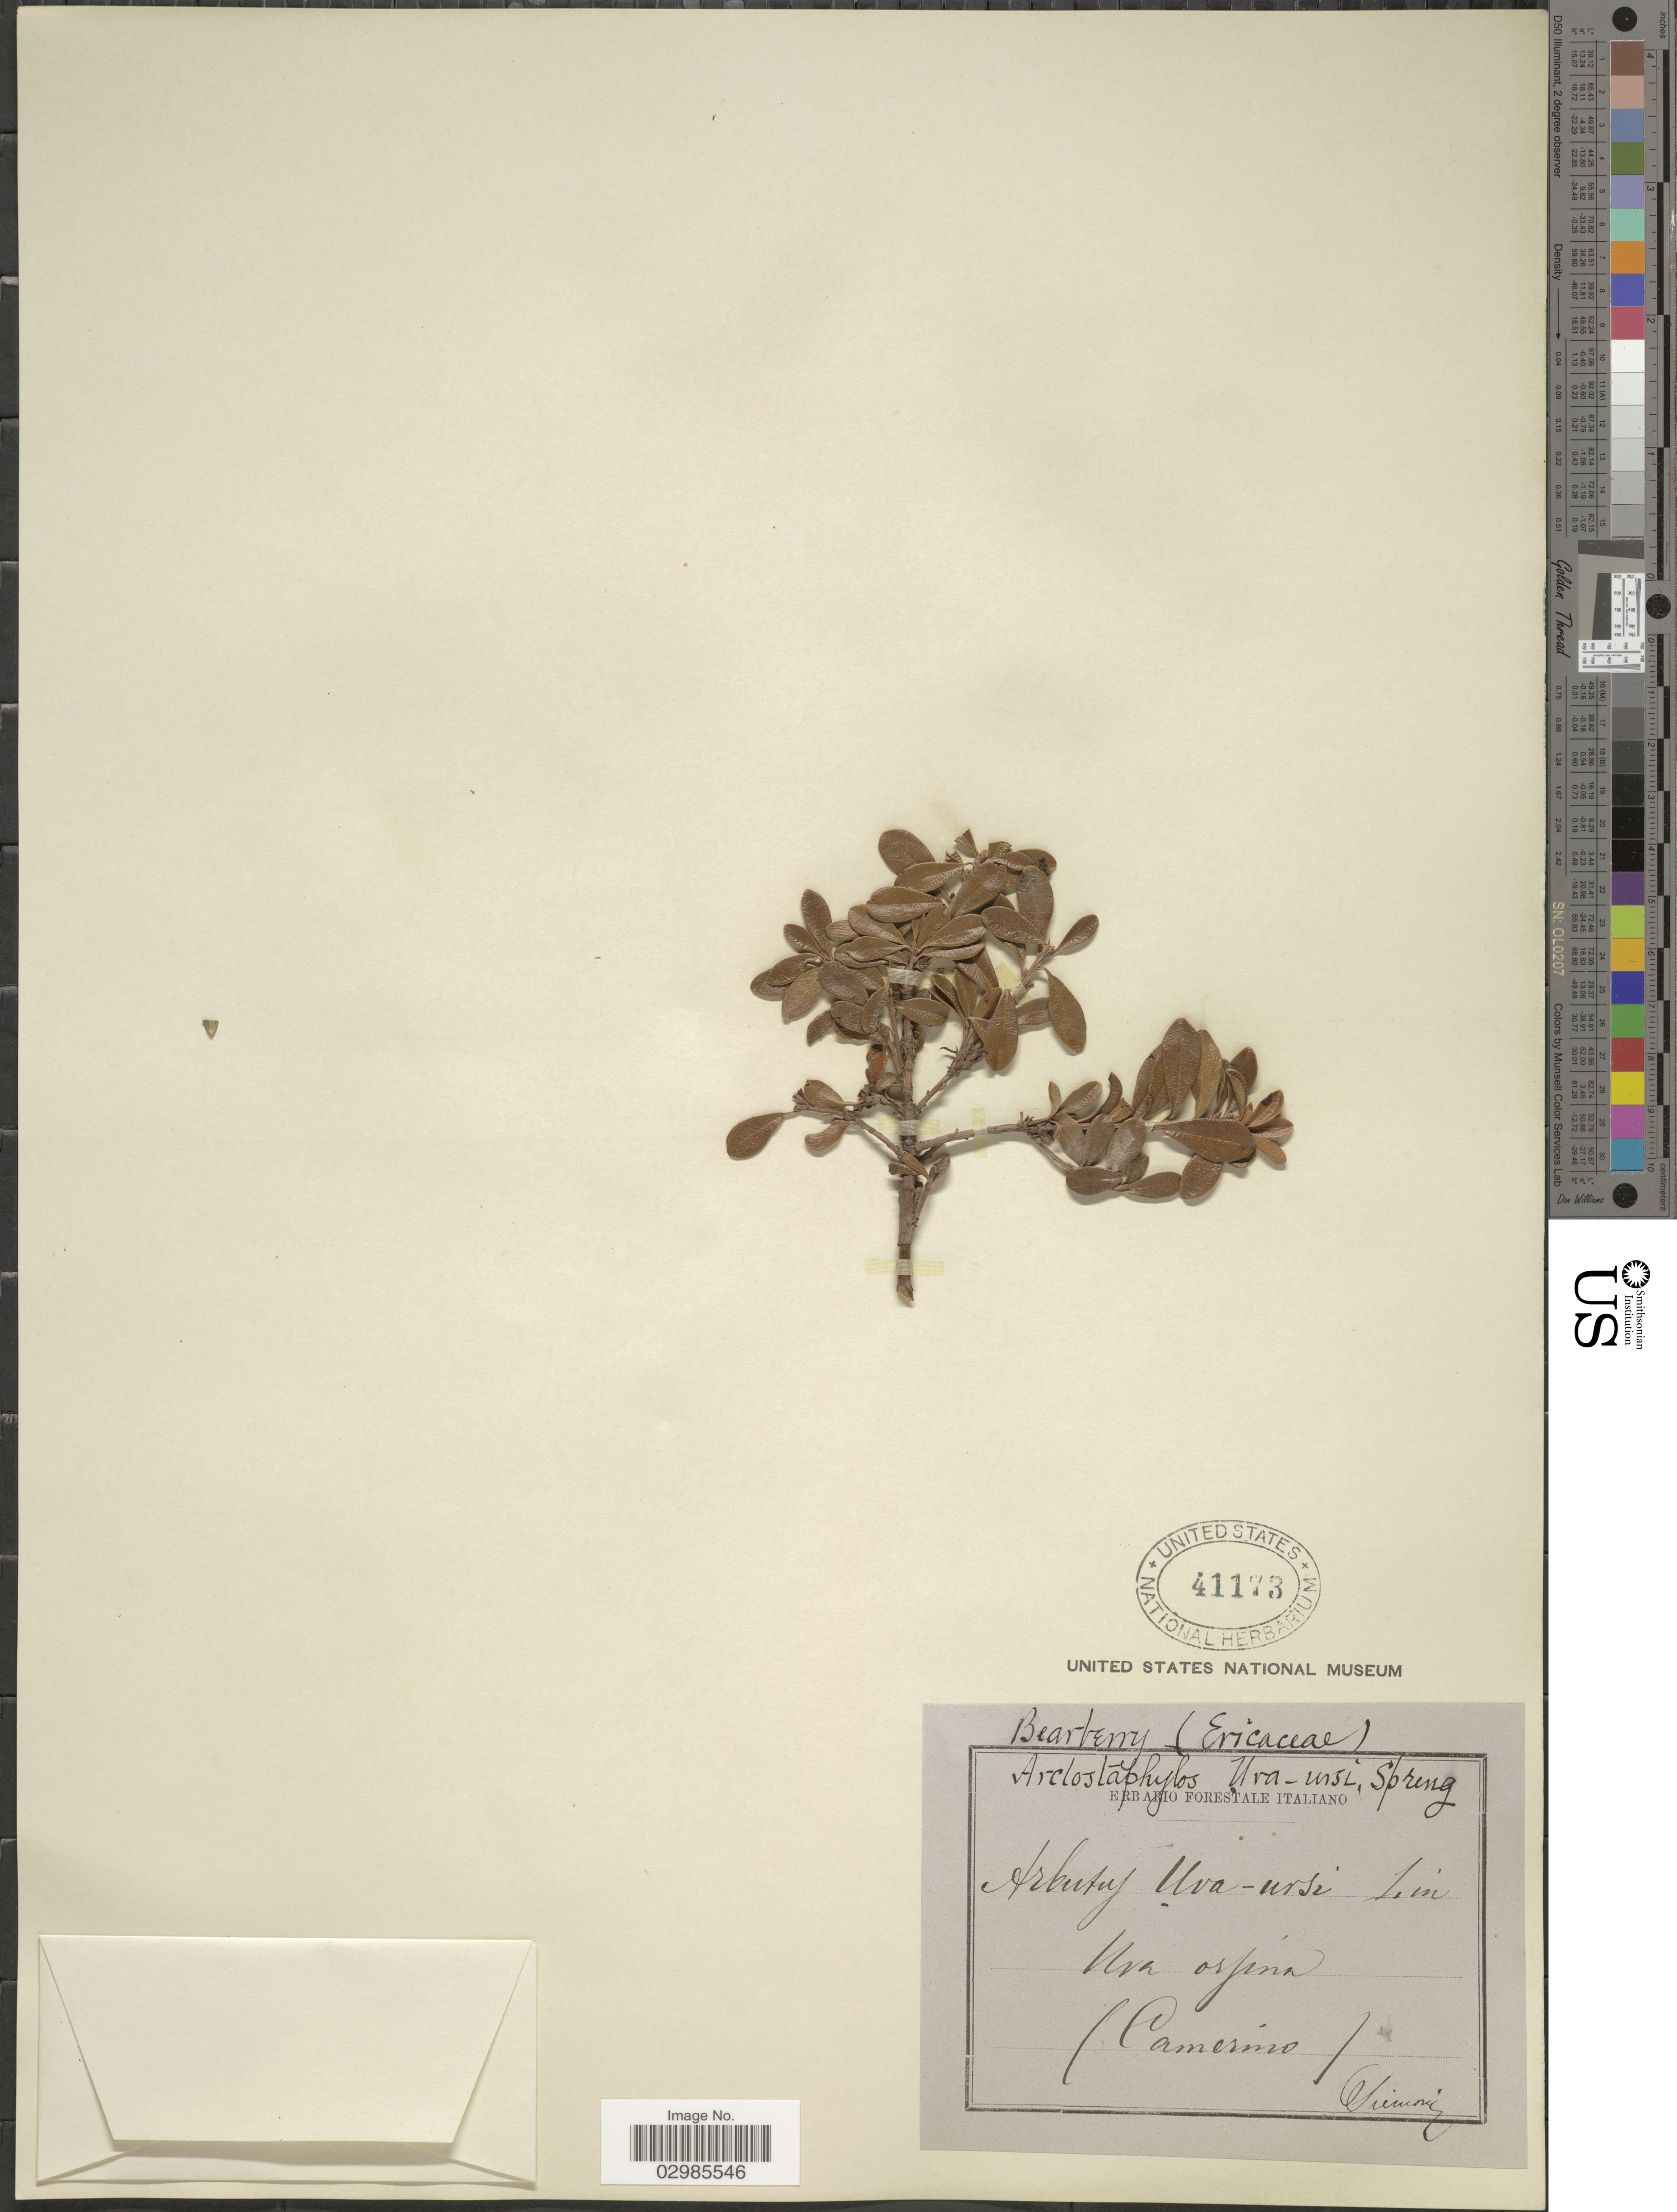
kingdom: Plantae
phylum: Tracheophyta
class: Magnoliopsida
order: Ericales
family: Ericaceae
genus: Arctostaphylos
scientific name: Arctostaphylos uva-ursi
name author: (L.) Spreng.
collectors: Siemoni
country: Italy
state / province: Marche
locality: Camerino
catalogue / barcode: US 41173